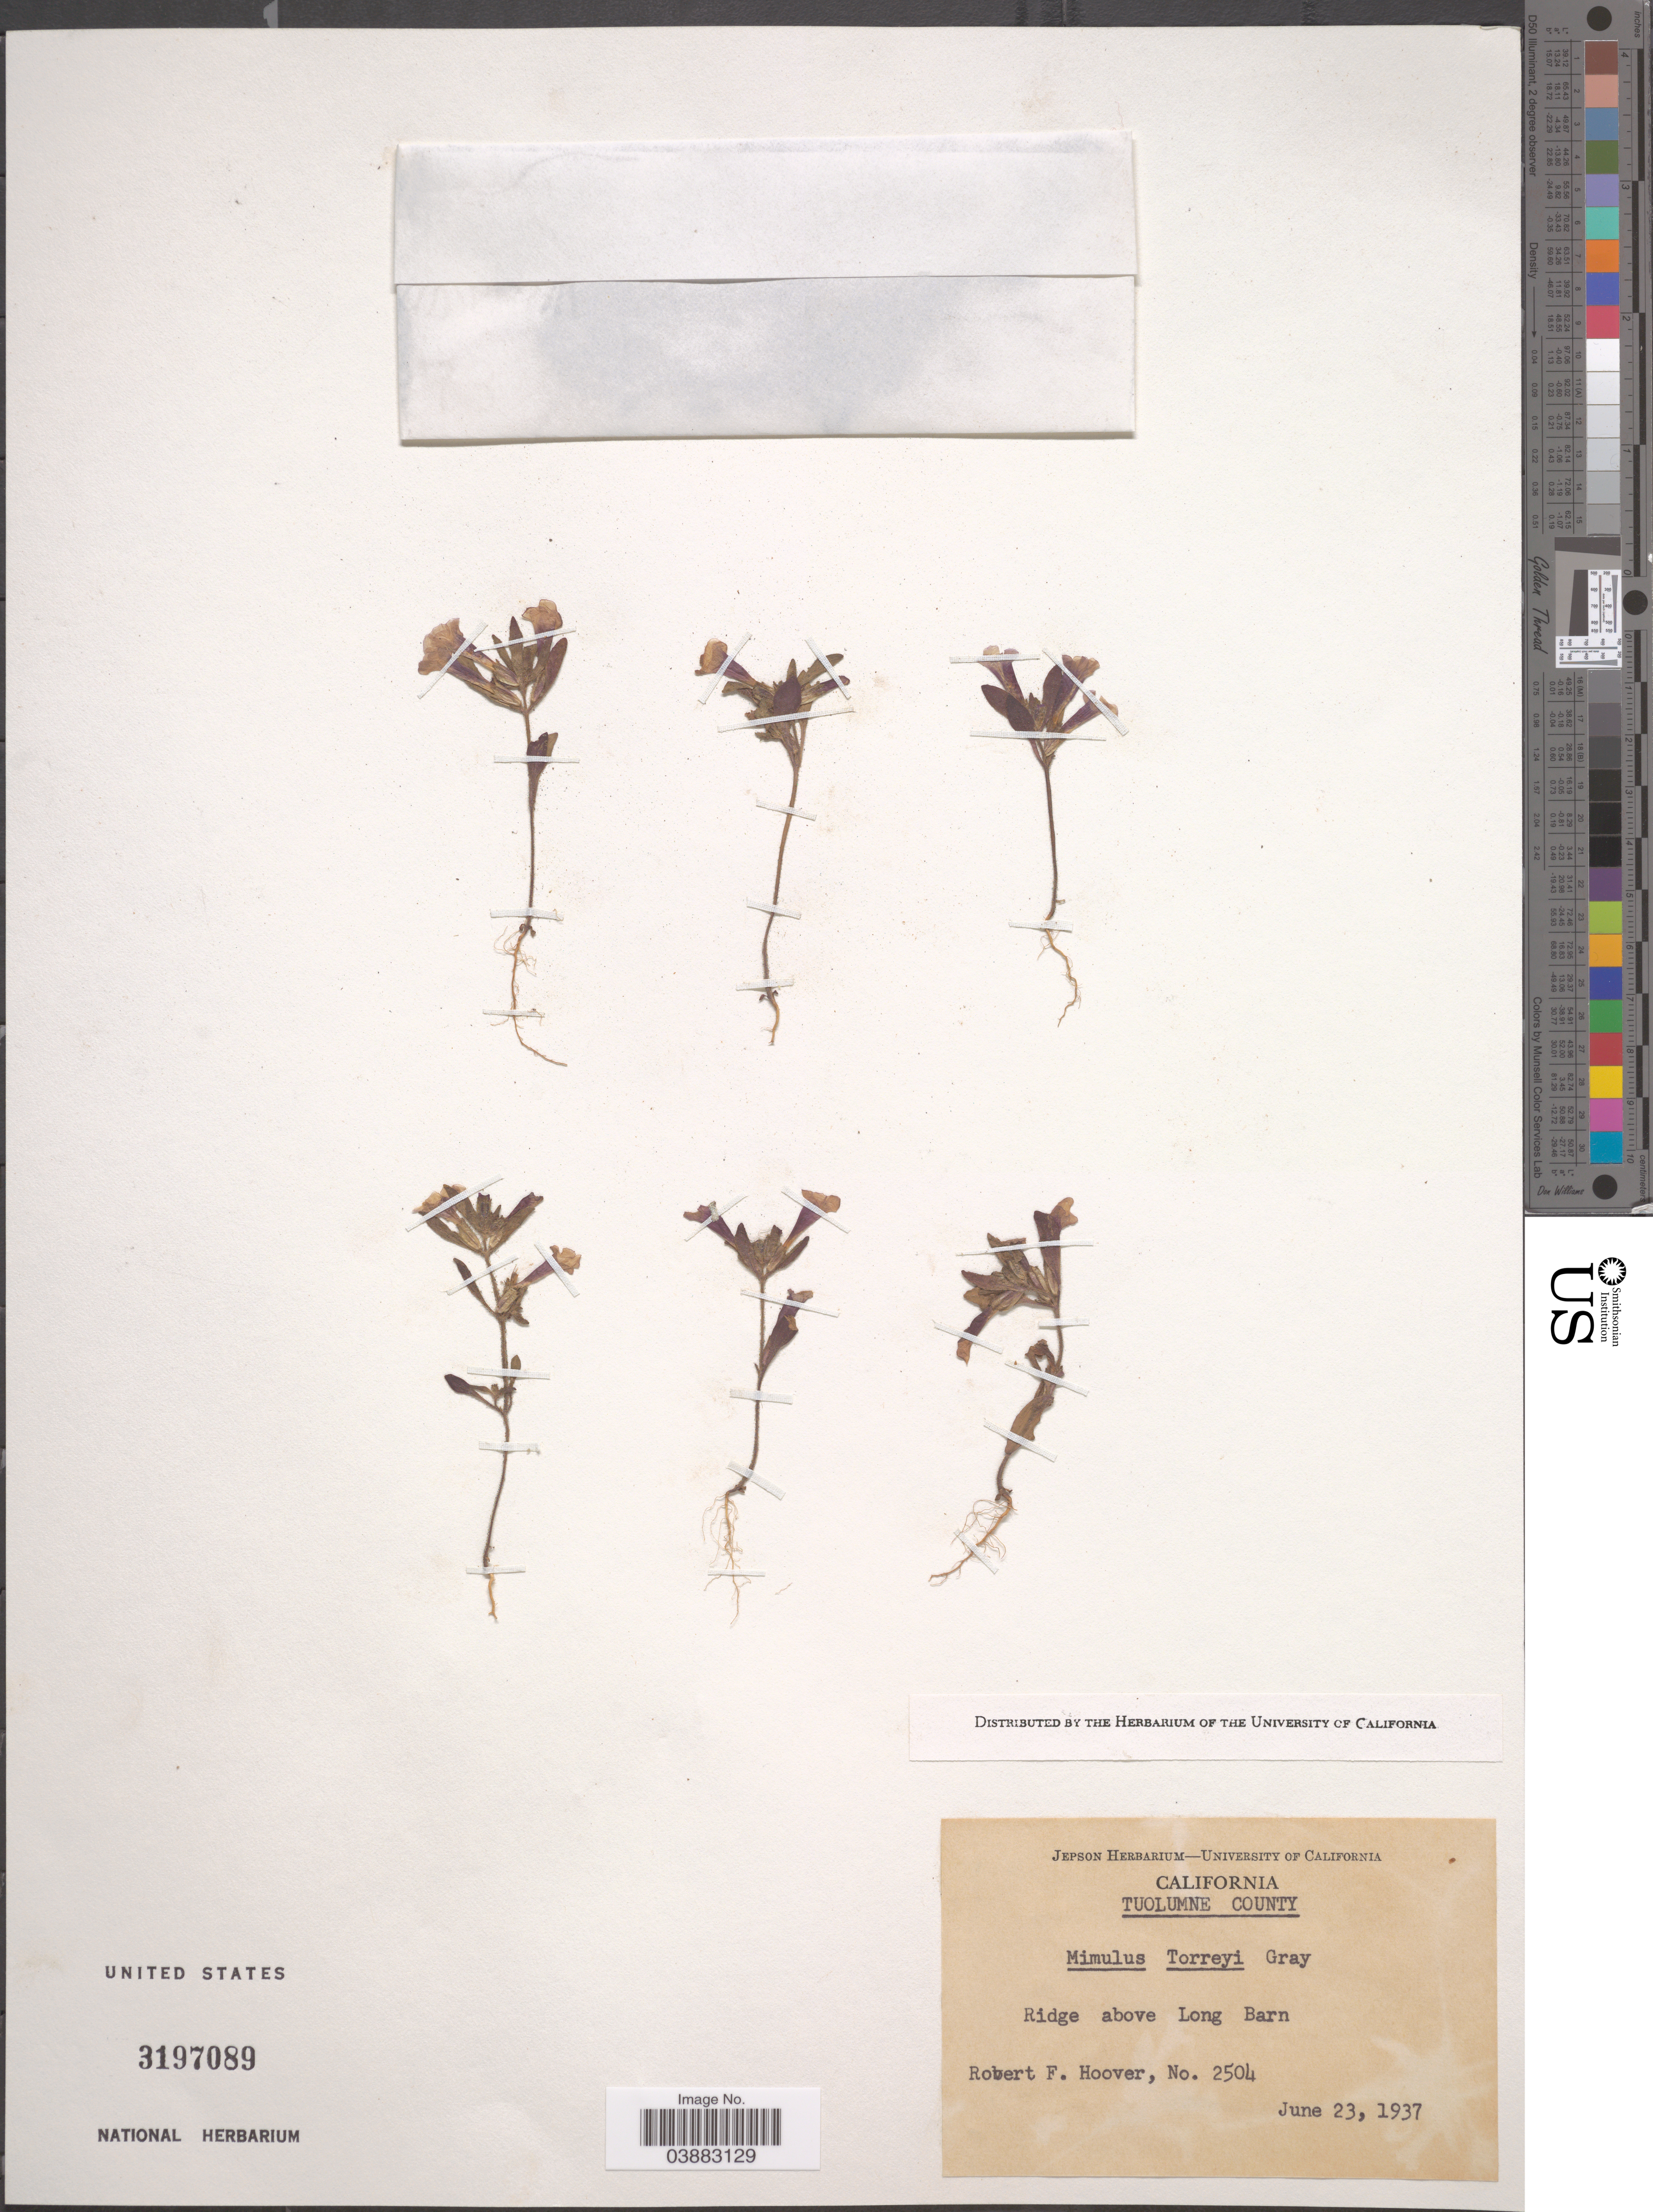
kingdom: Plantae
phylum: Tracheophyta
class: Magnoliopsida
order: Lamiales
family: Phrymaceae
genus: Mimulus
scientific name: Mimulus torreyi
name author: A. Gray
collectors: R. F. Hoover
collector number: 2504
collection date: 1937-06-23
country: United States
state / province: California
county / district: Tuolumne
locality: Tuolumne County. Ridge above Long Barn.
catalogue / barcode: US 3197089